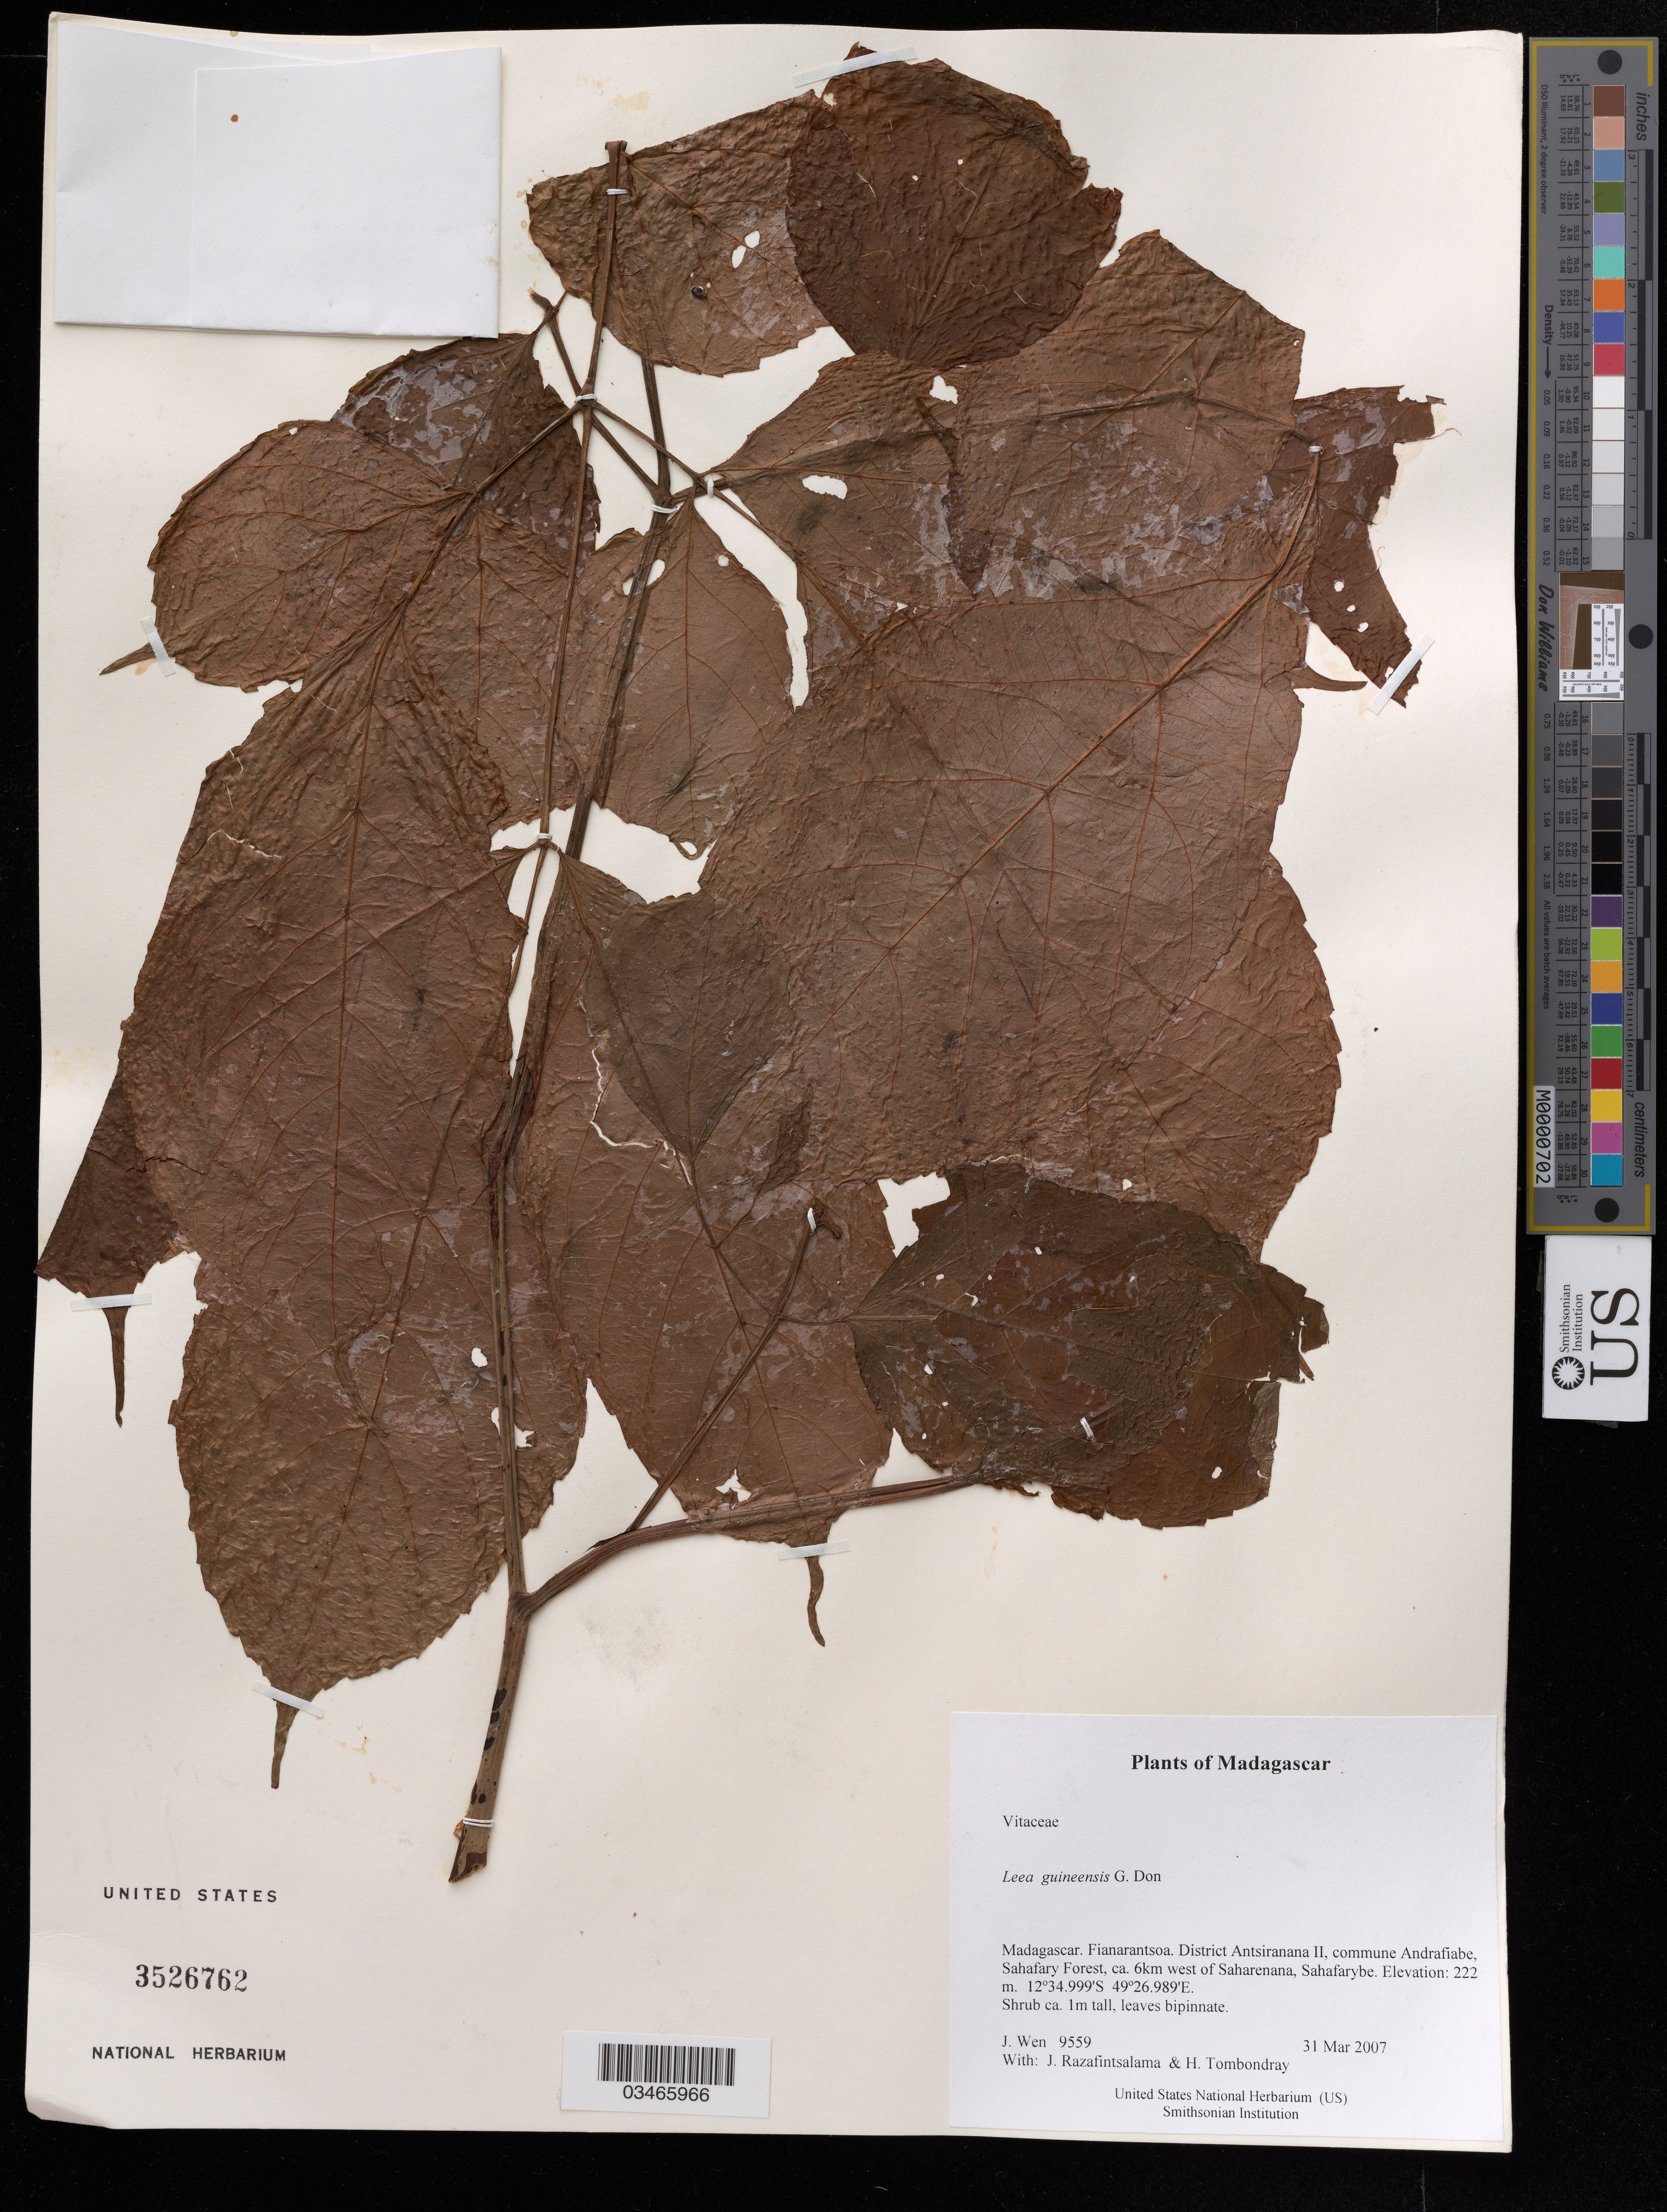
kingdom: Plantae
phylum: Tracheophyta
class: Magnoliopsida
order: Vitales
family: Vitaceae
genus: Leea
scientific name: Leea guineensis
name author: G. Don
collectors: J. Wen, J. Razafintsalama & H. Tombondray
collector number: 9559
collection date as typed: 31 Mar 2007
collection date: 2007-03-31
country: Madagascar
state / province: Diana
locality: District Antsiranana II, commune Andrafiabe, Sahafary Forest, ca. 6km west of Saharenana, Sahafarybe.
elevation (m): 222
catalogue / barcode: US 3526762